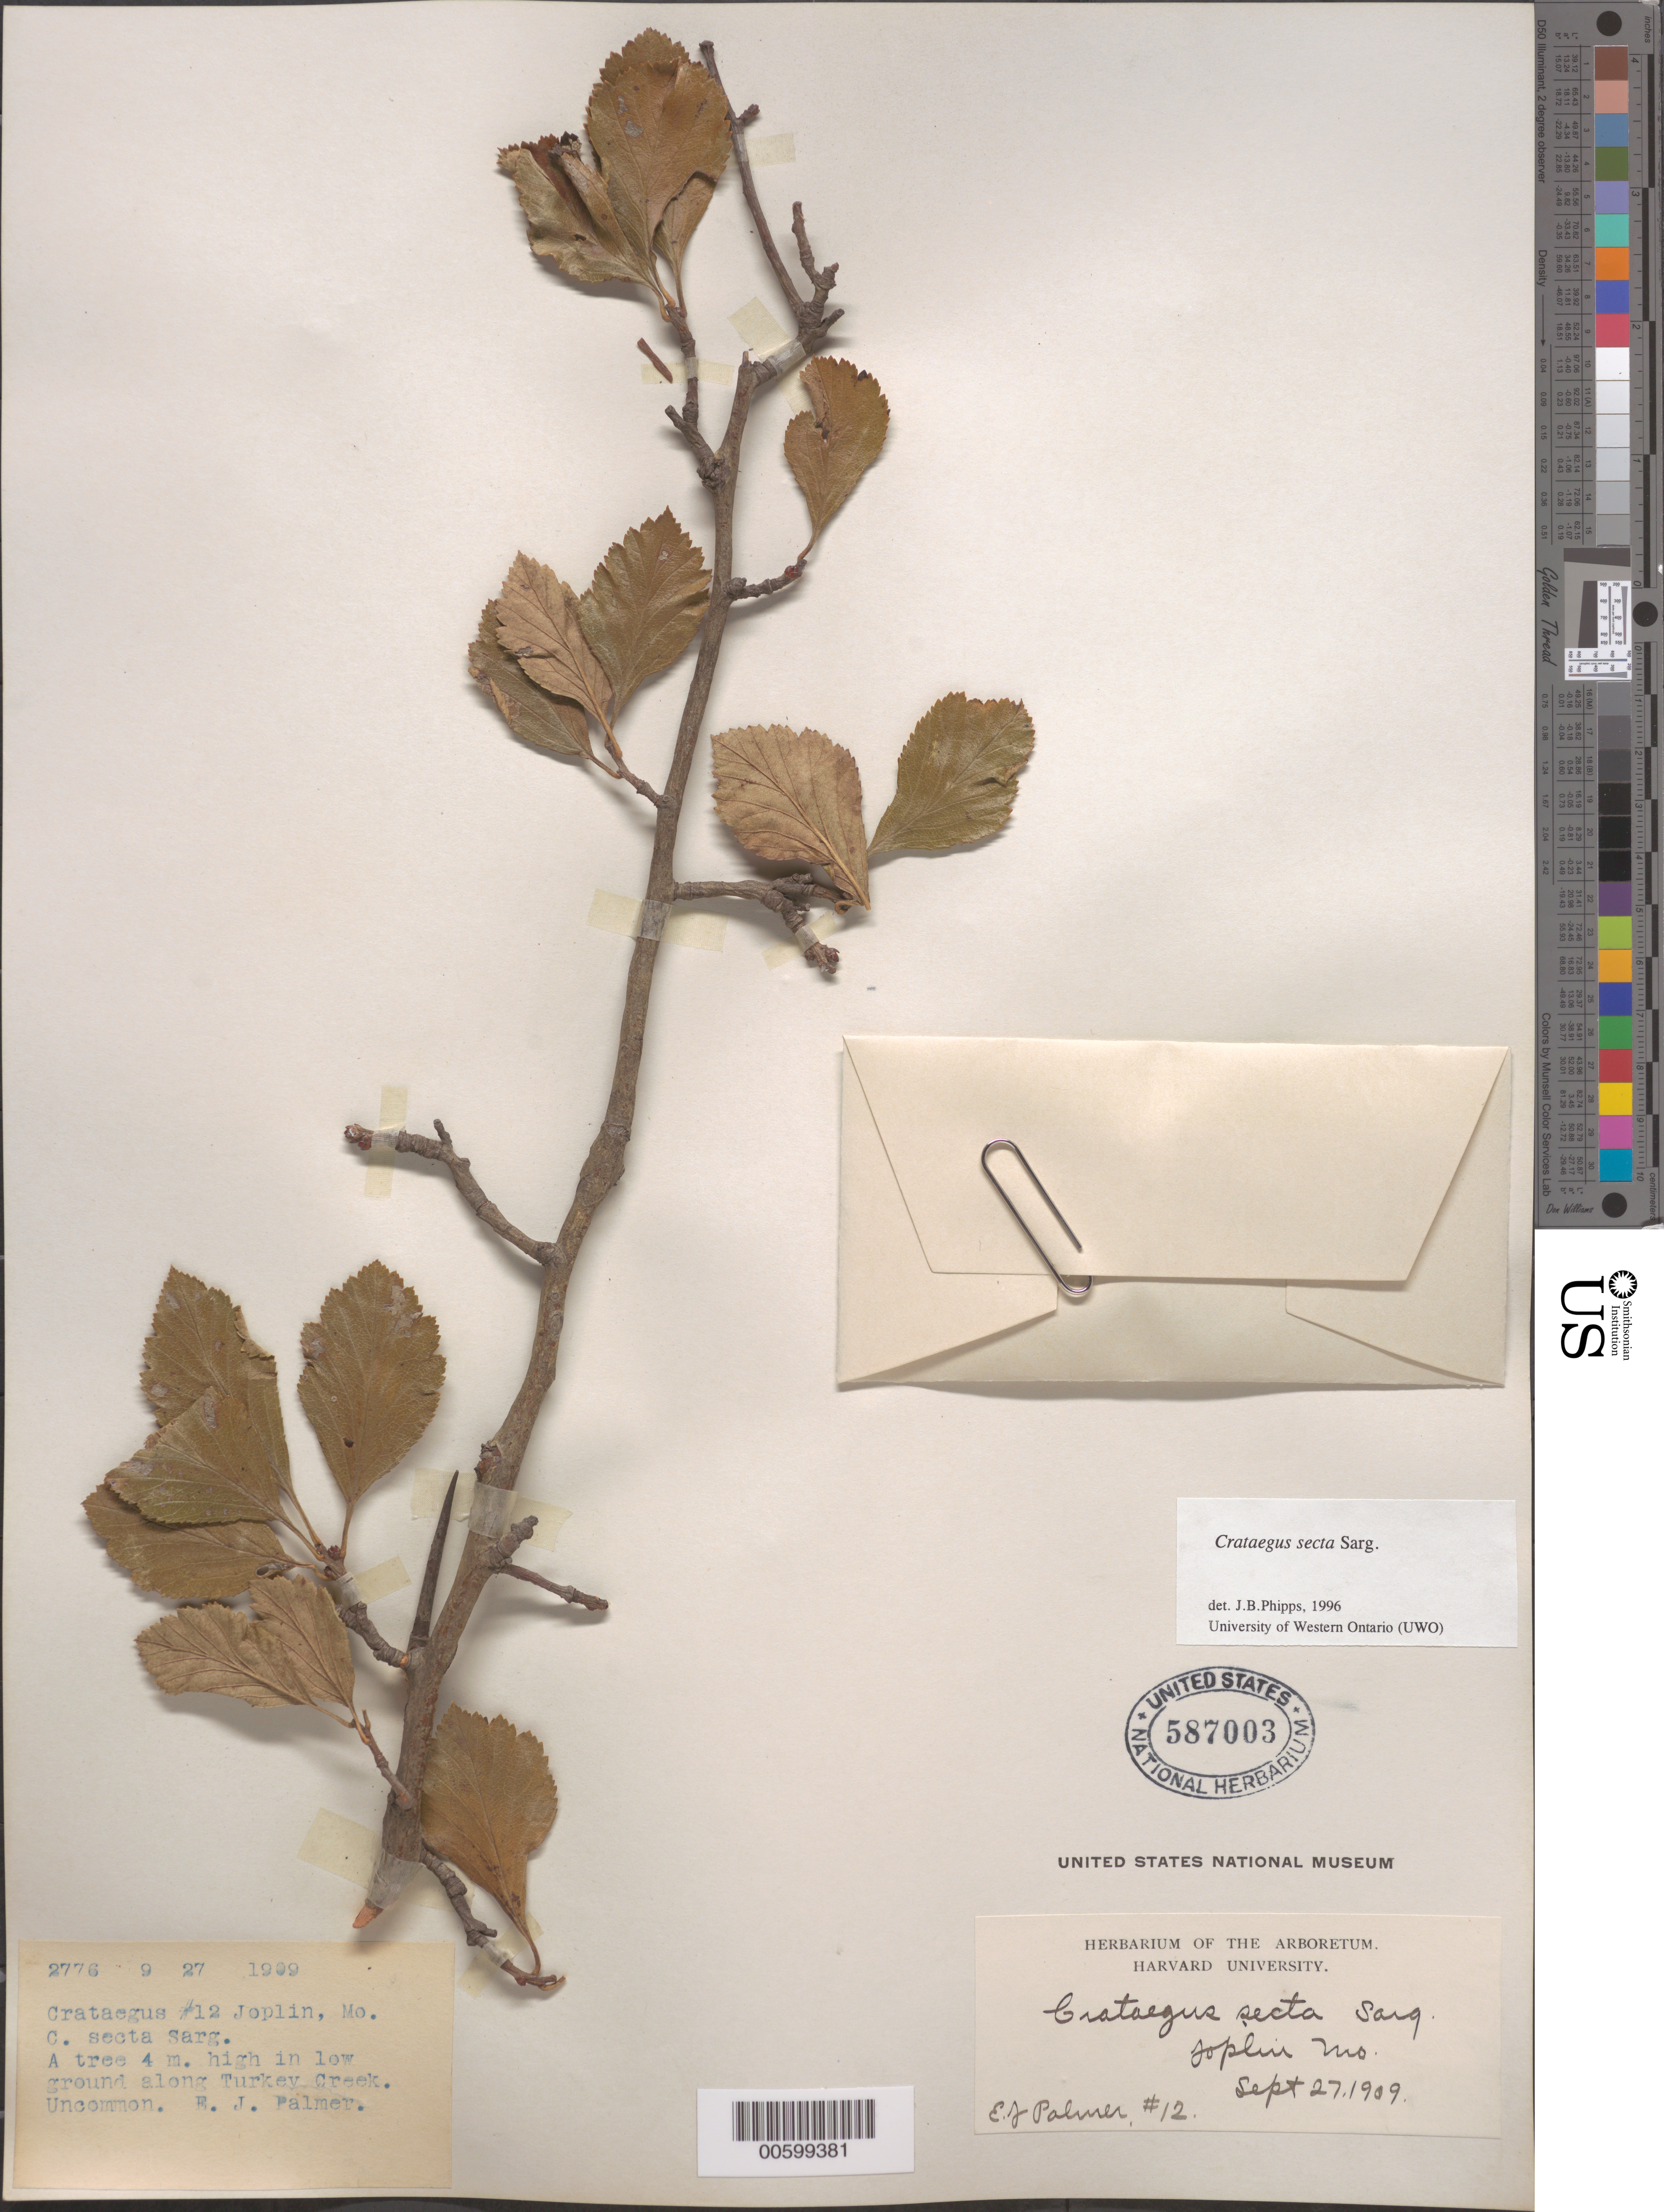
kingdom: Plantae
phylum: Tracheophyta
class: Magnoliopsida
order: Rosales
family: Rosaceae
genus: Crataegus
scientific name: Crataegus collina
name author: Chapm.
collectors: E. J. Palmer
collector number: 2776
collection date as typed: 27 Sep 1909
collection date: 1909-09-27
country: United States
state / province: Missouri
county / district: Jasper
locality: Joplin, along Turkey Creek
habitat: low ground along creek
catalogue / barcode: US 587003